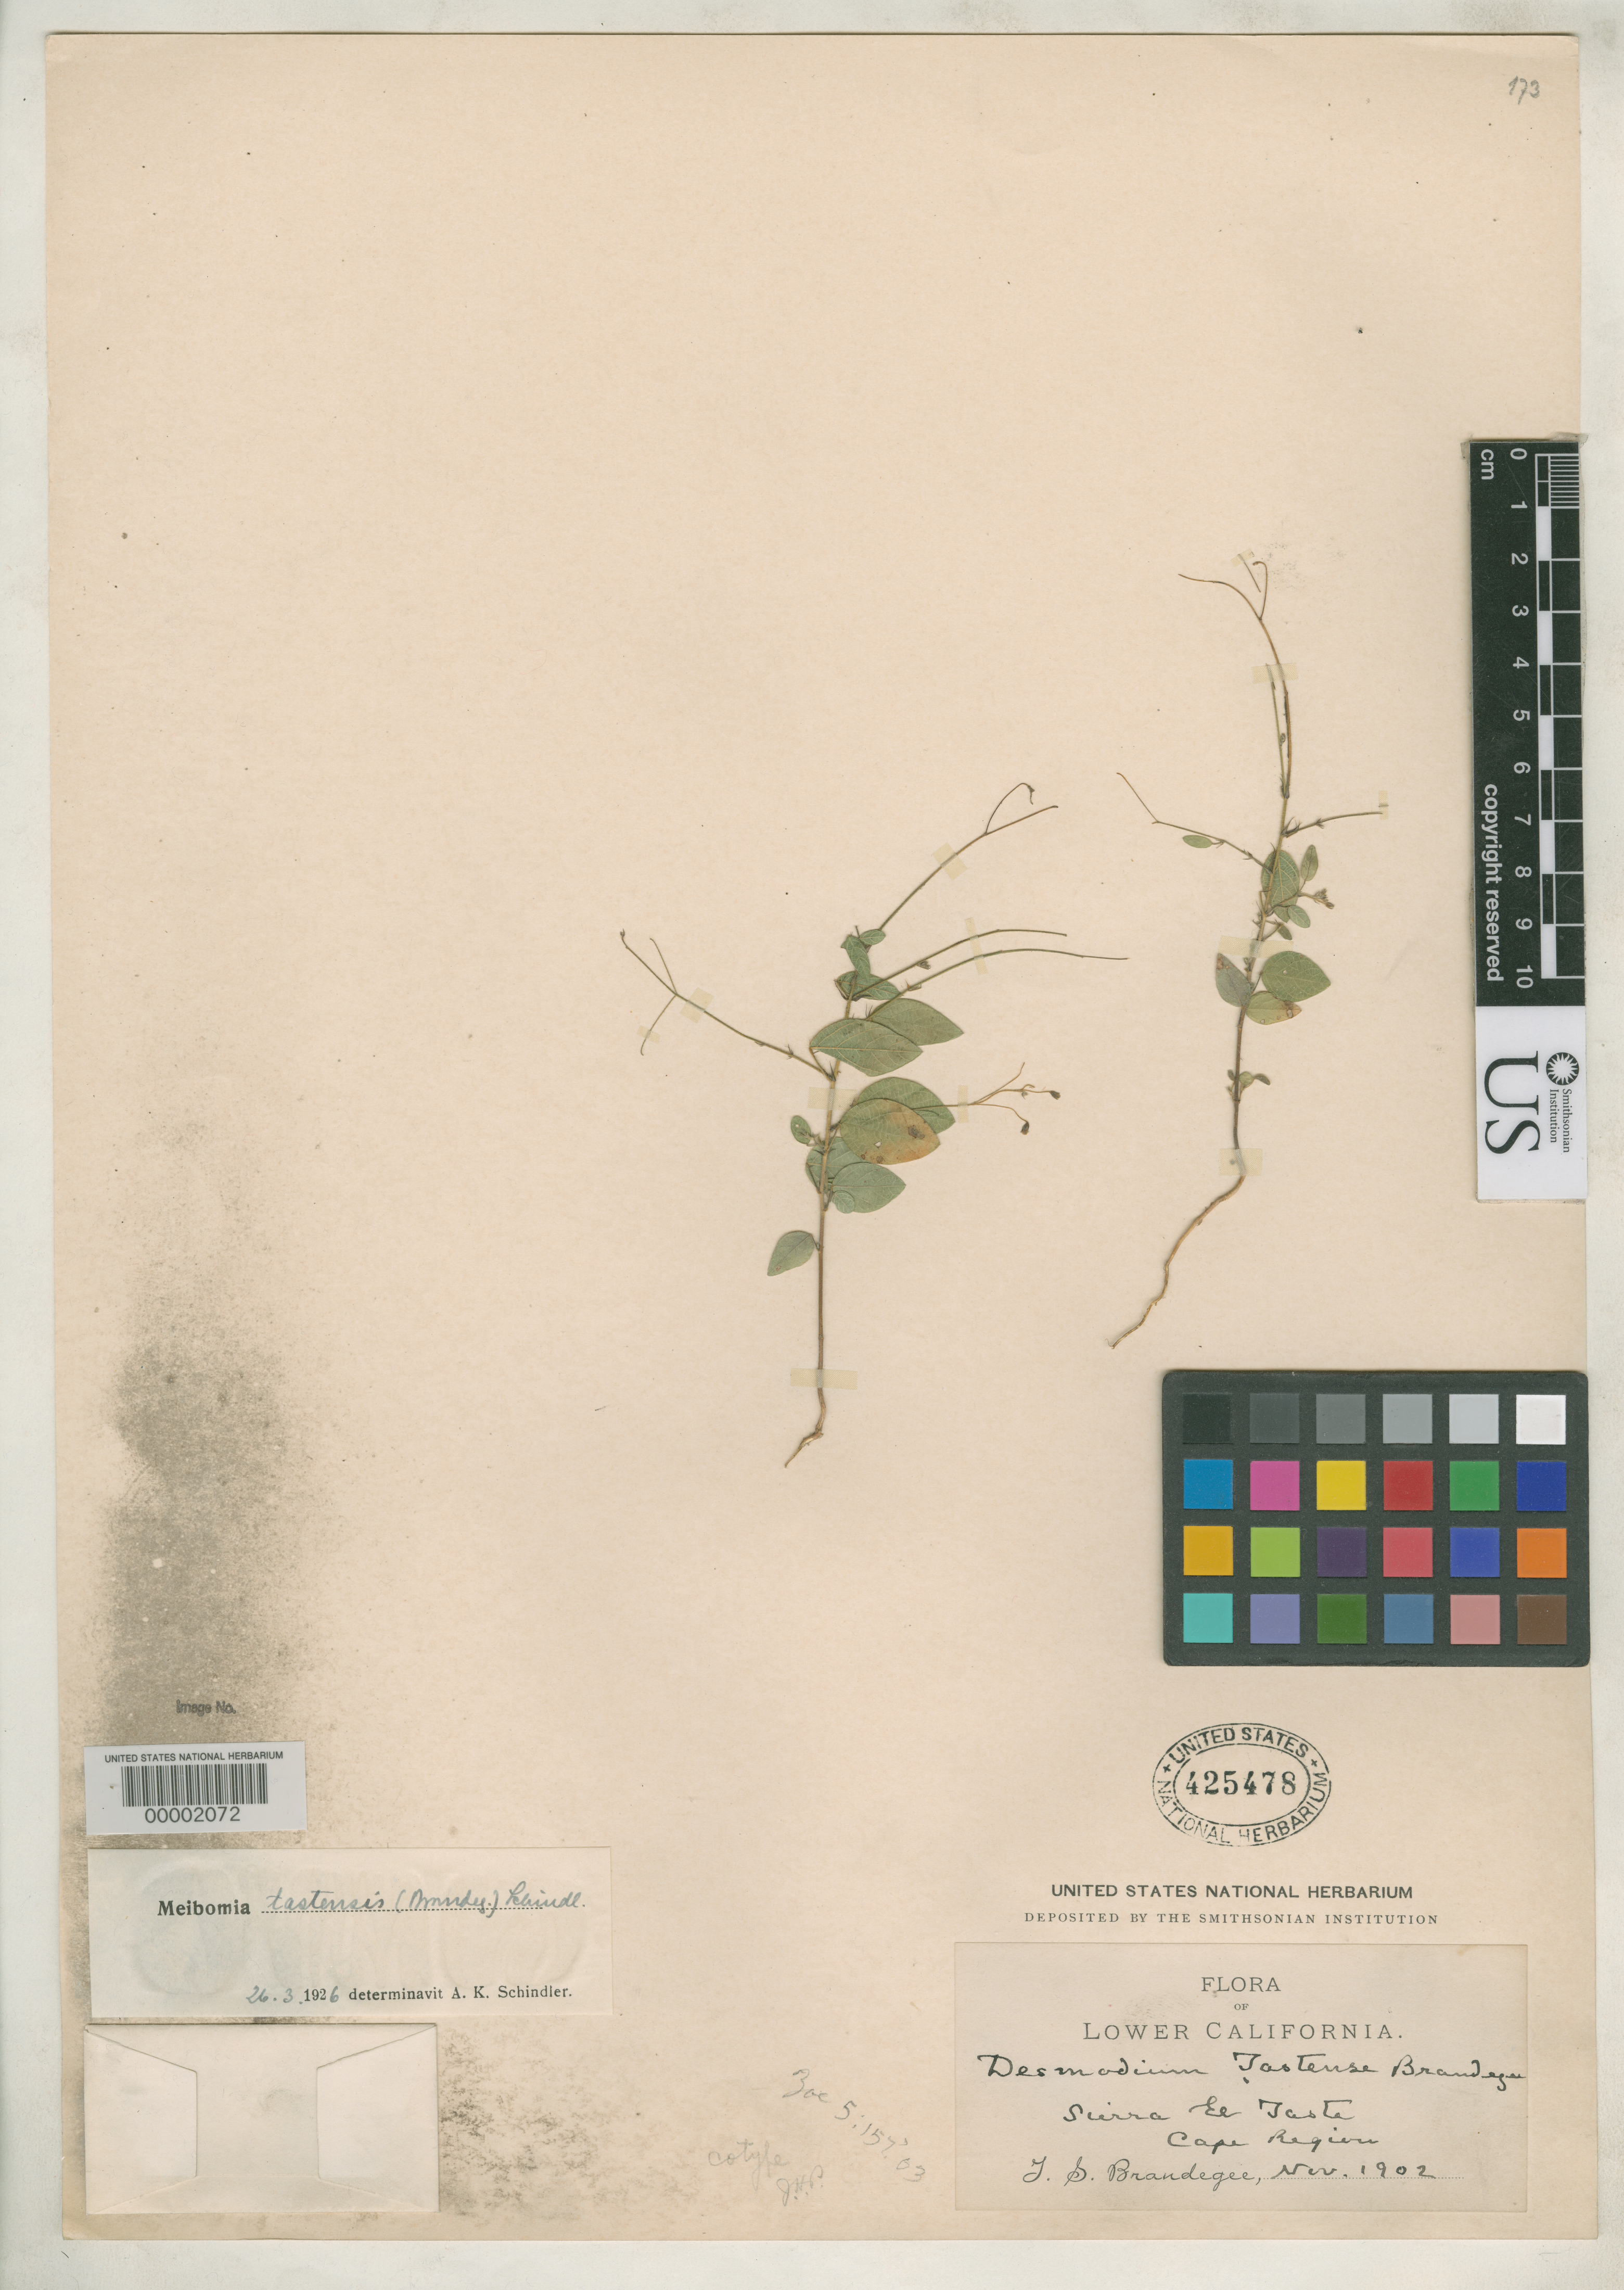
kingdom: Plantae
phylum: Tracheophyta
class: Magnoliopsida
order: Fabales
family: Fabaceae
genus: Desmodium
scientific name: Desmodium tastense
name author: Brandegee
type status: Isotype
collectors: T. S. Brandegee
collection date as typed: Nov 1902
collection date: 1902-11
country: Mexico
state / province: Baja California Norte / Baja California Sur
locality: Cape Regiore.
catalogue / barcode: US 425478